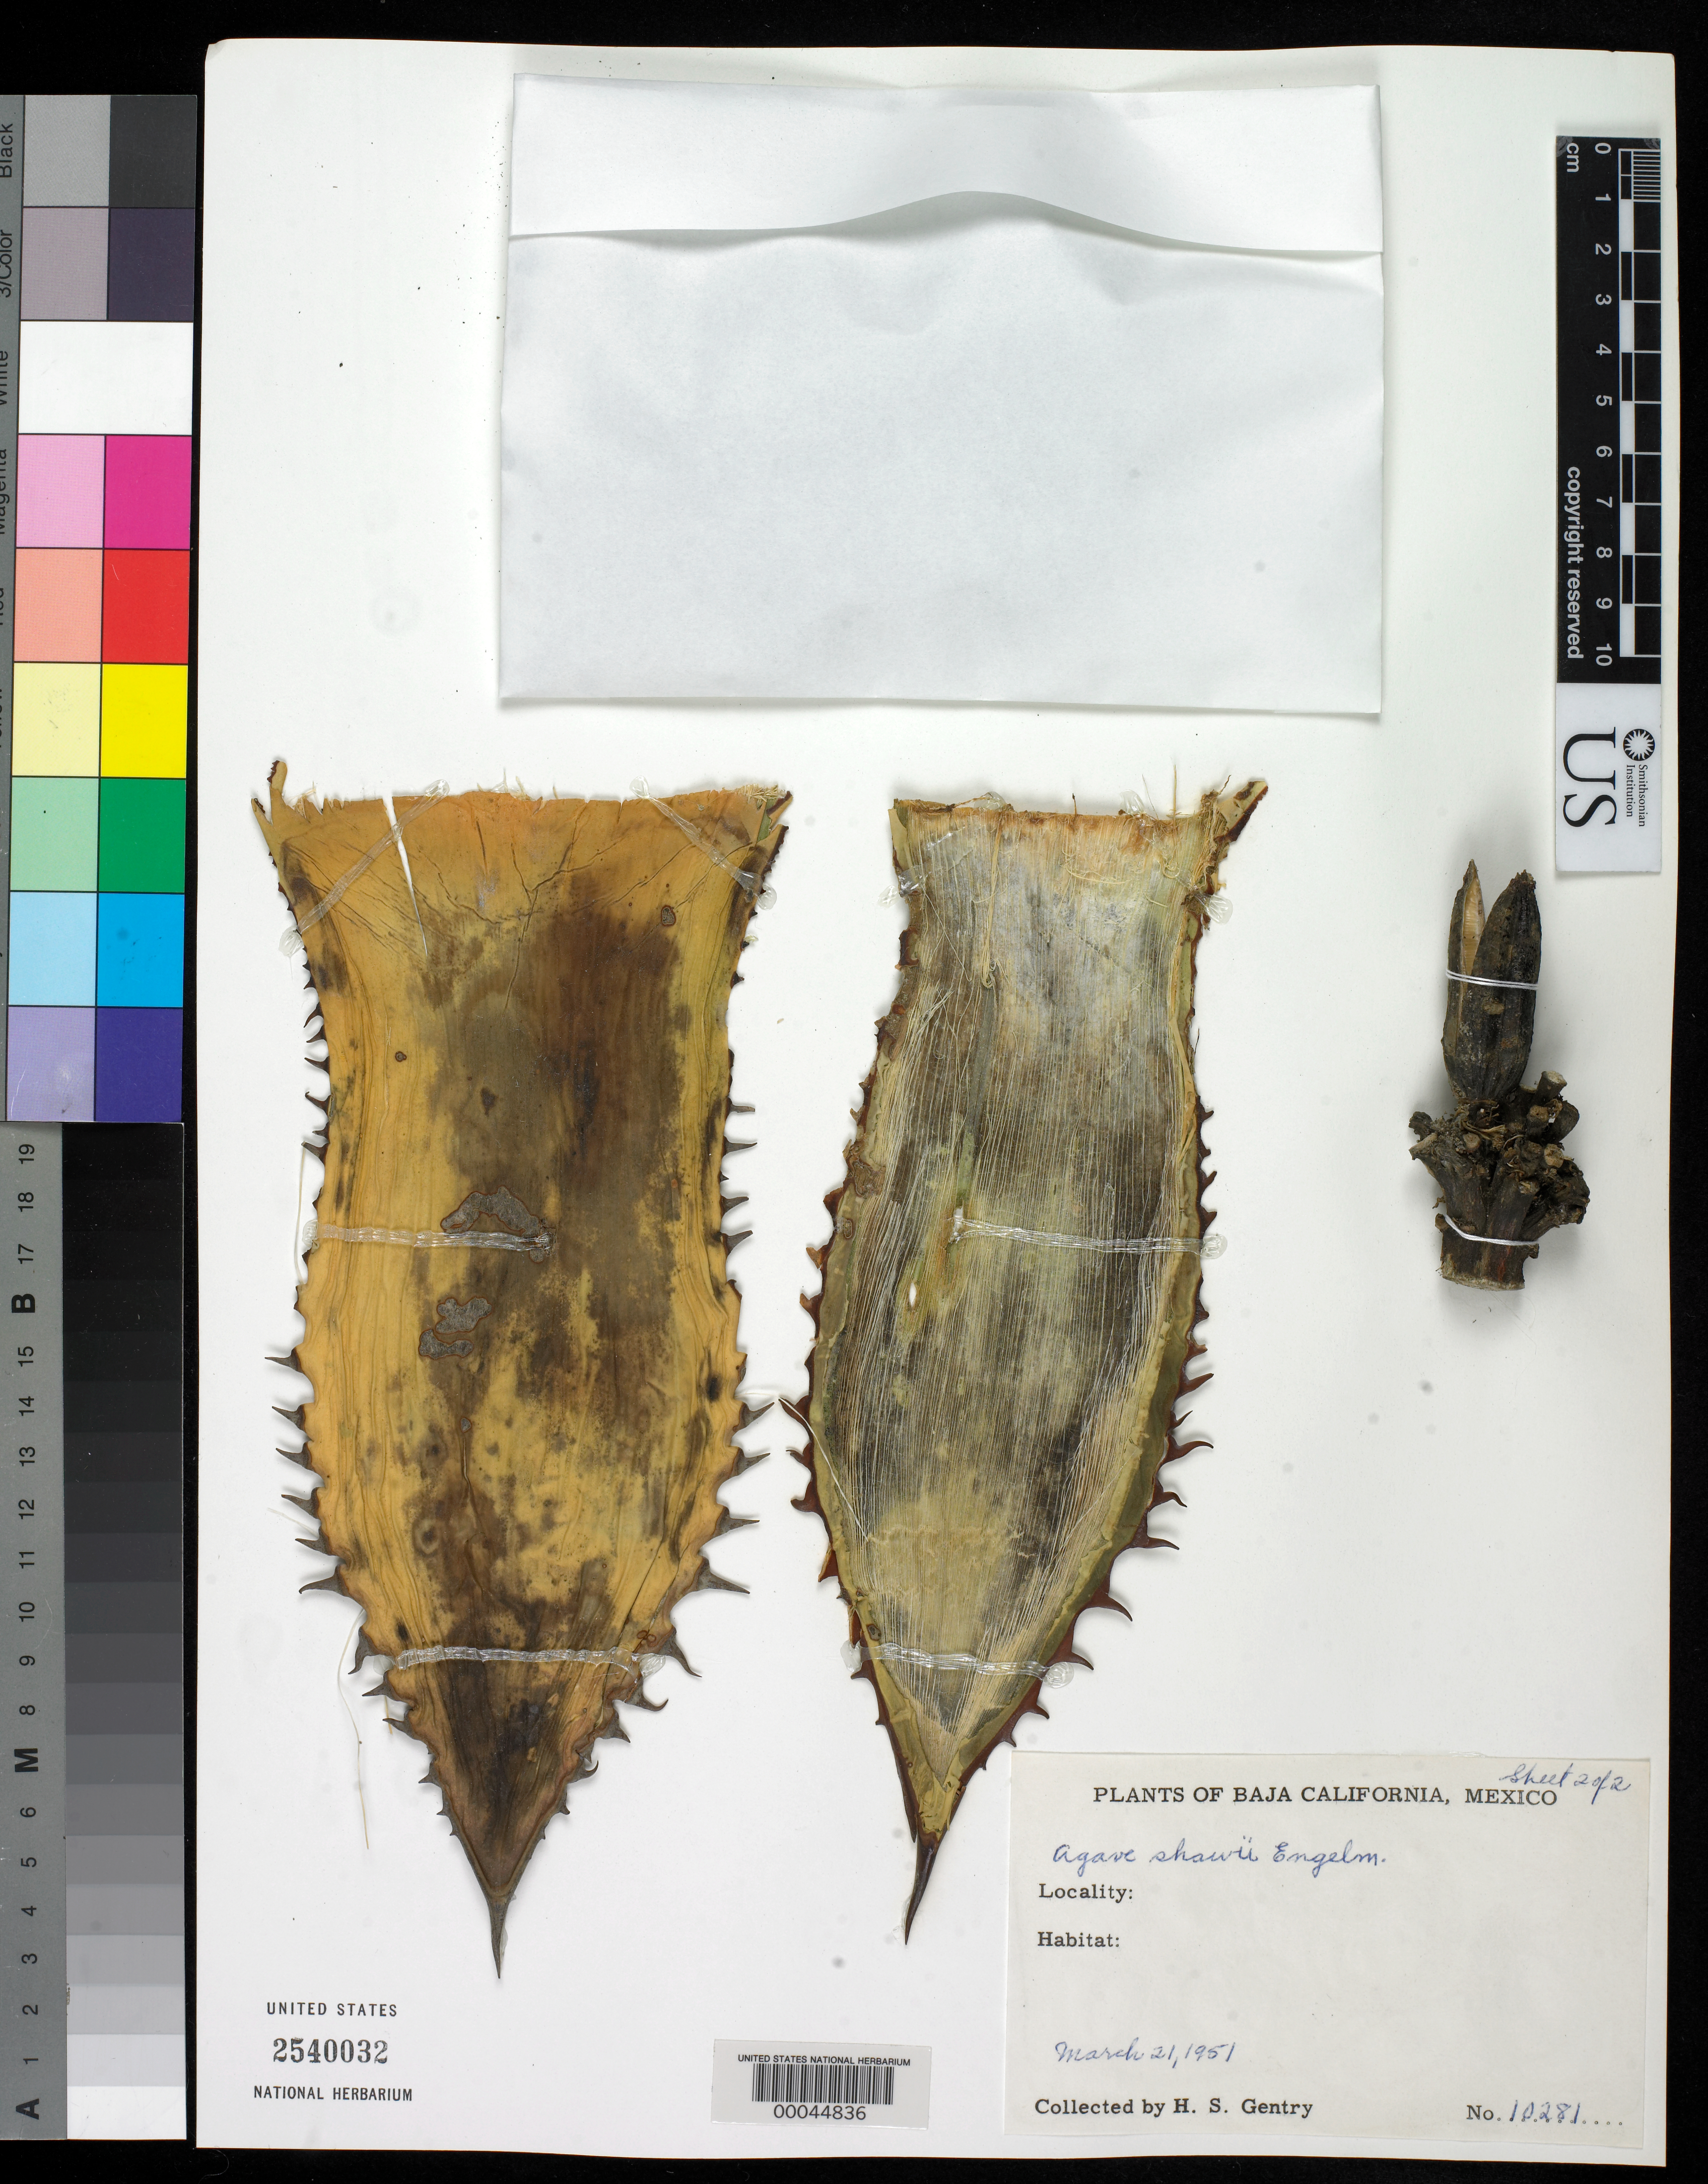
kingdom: Plantae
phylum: Tracheophyta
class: Liliopsida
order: Asparagales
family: Asparagaceae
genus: Agave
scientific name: Agave shawii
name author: Engelm.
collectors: H. S. Gentry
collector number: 10281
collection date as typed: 21 Mar 1951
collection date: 1951-03-21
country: Mexico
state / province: Baja California Norte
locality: Km 57 S of Tiajuana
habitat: Coastal or maritime "sage brush"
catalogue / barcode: US 2540032